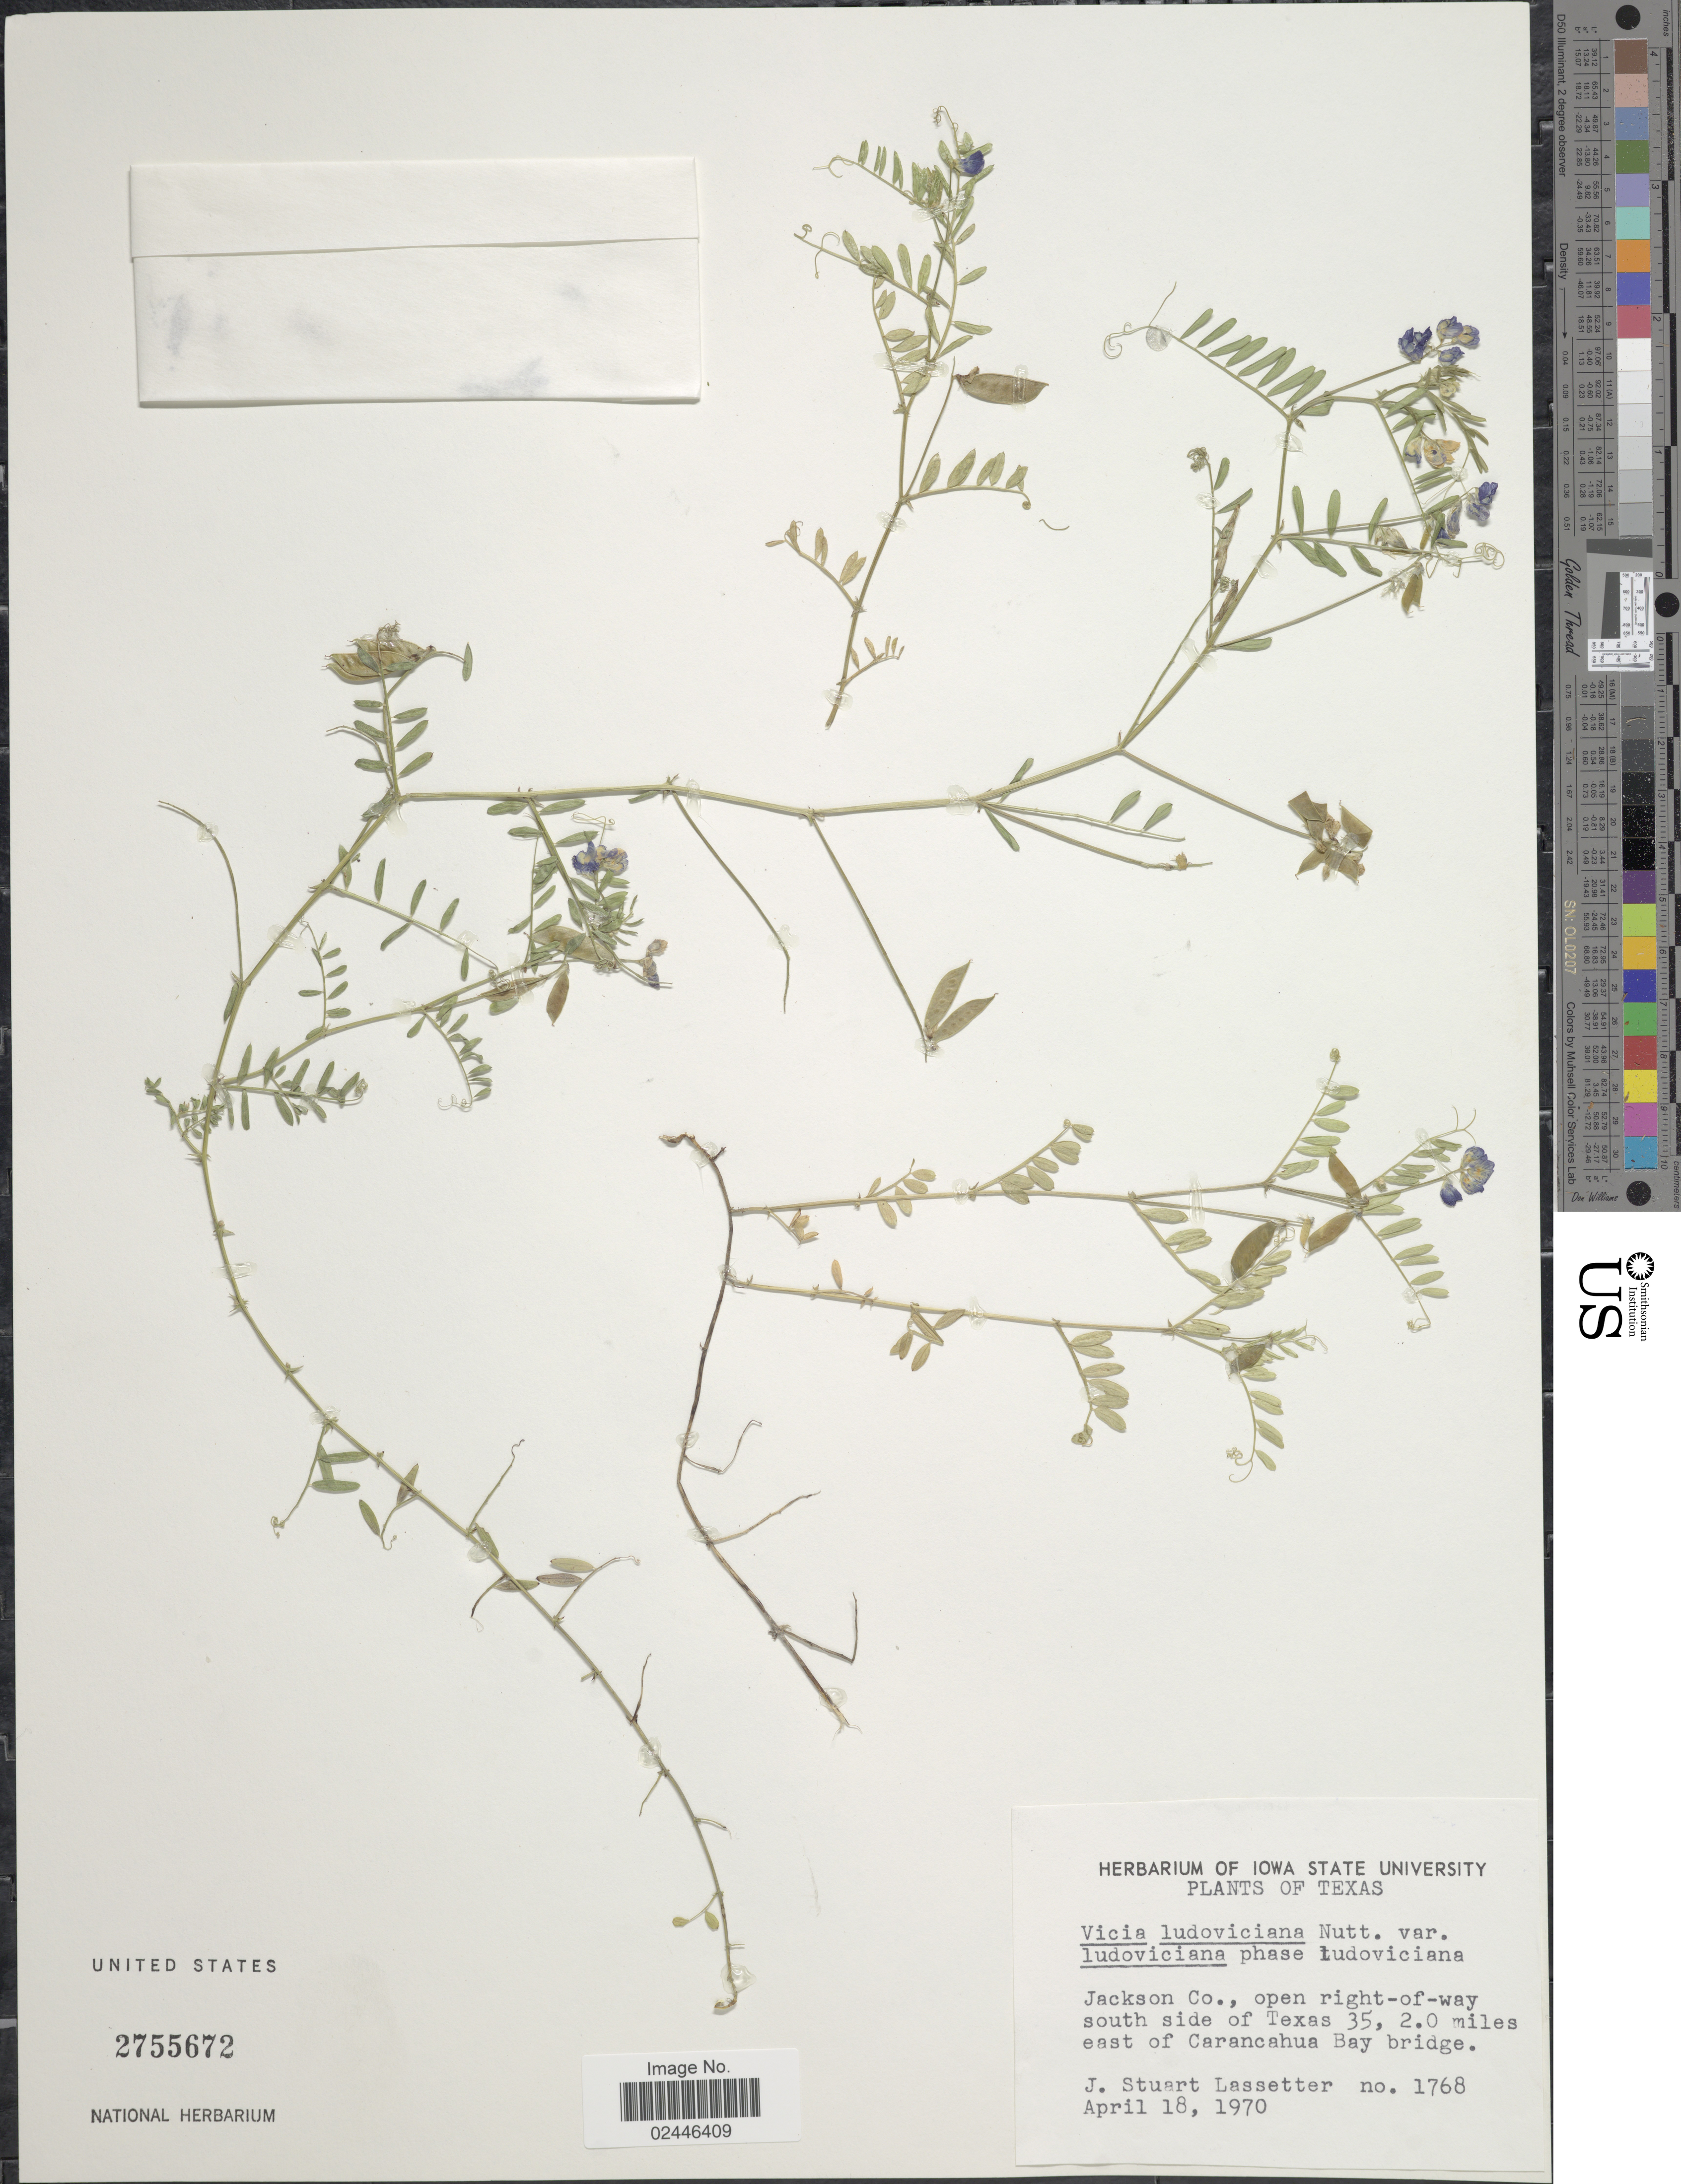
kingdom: Plantae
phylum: Tracheophyta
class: Magnoliopsida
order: Fabales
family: Fabaceae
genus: Vicia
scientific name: Vicia ludoviciana var. ludoviciana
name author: Nutt. ex Torr. & A. Gray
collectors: J. Lassetter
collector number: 1768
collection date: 1970-04-18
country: United States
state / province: Texas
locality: Jackson Co., open right-of-way south side of Texas 35, 2.0 miles east of Carancahua Bay bridge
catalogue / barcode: US 2755672